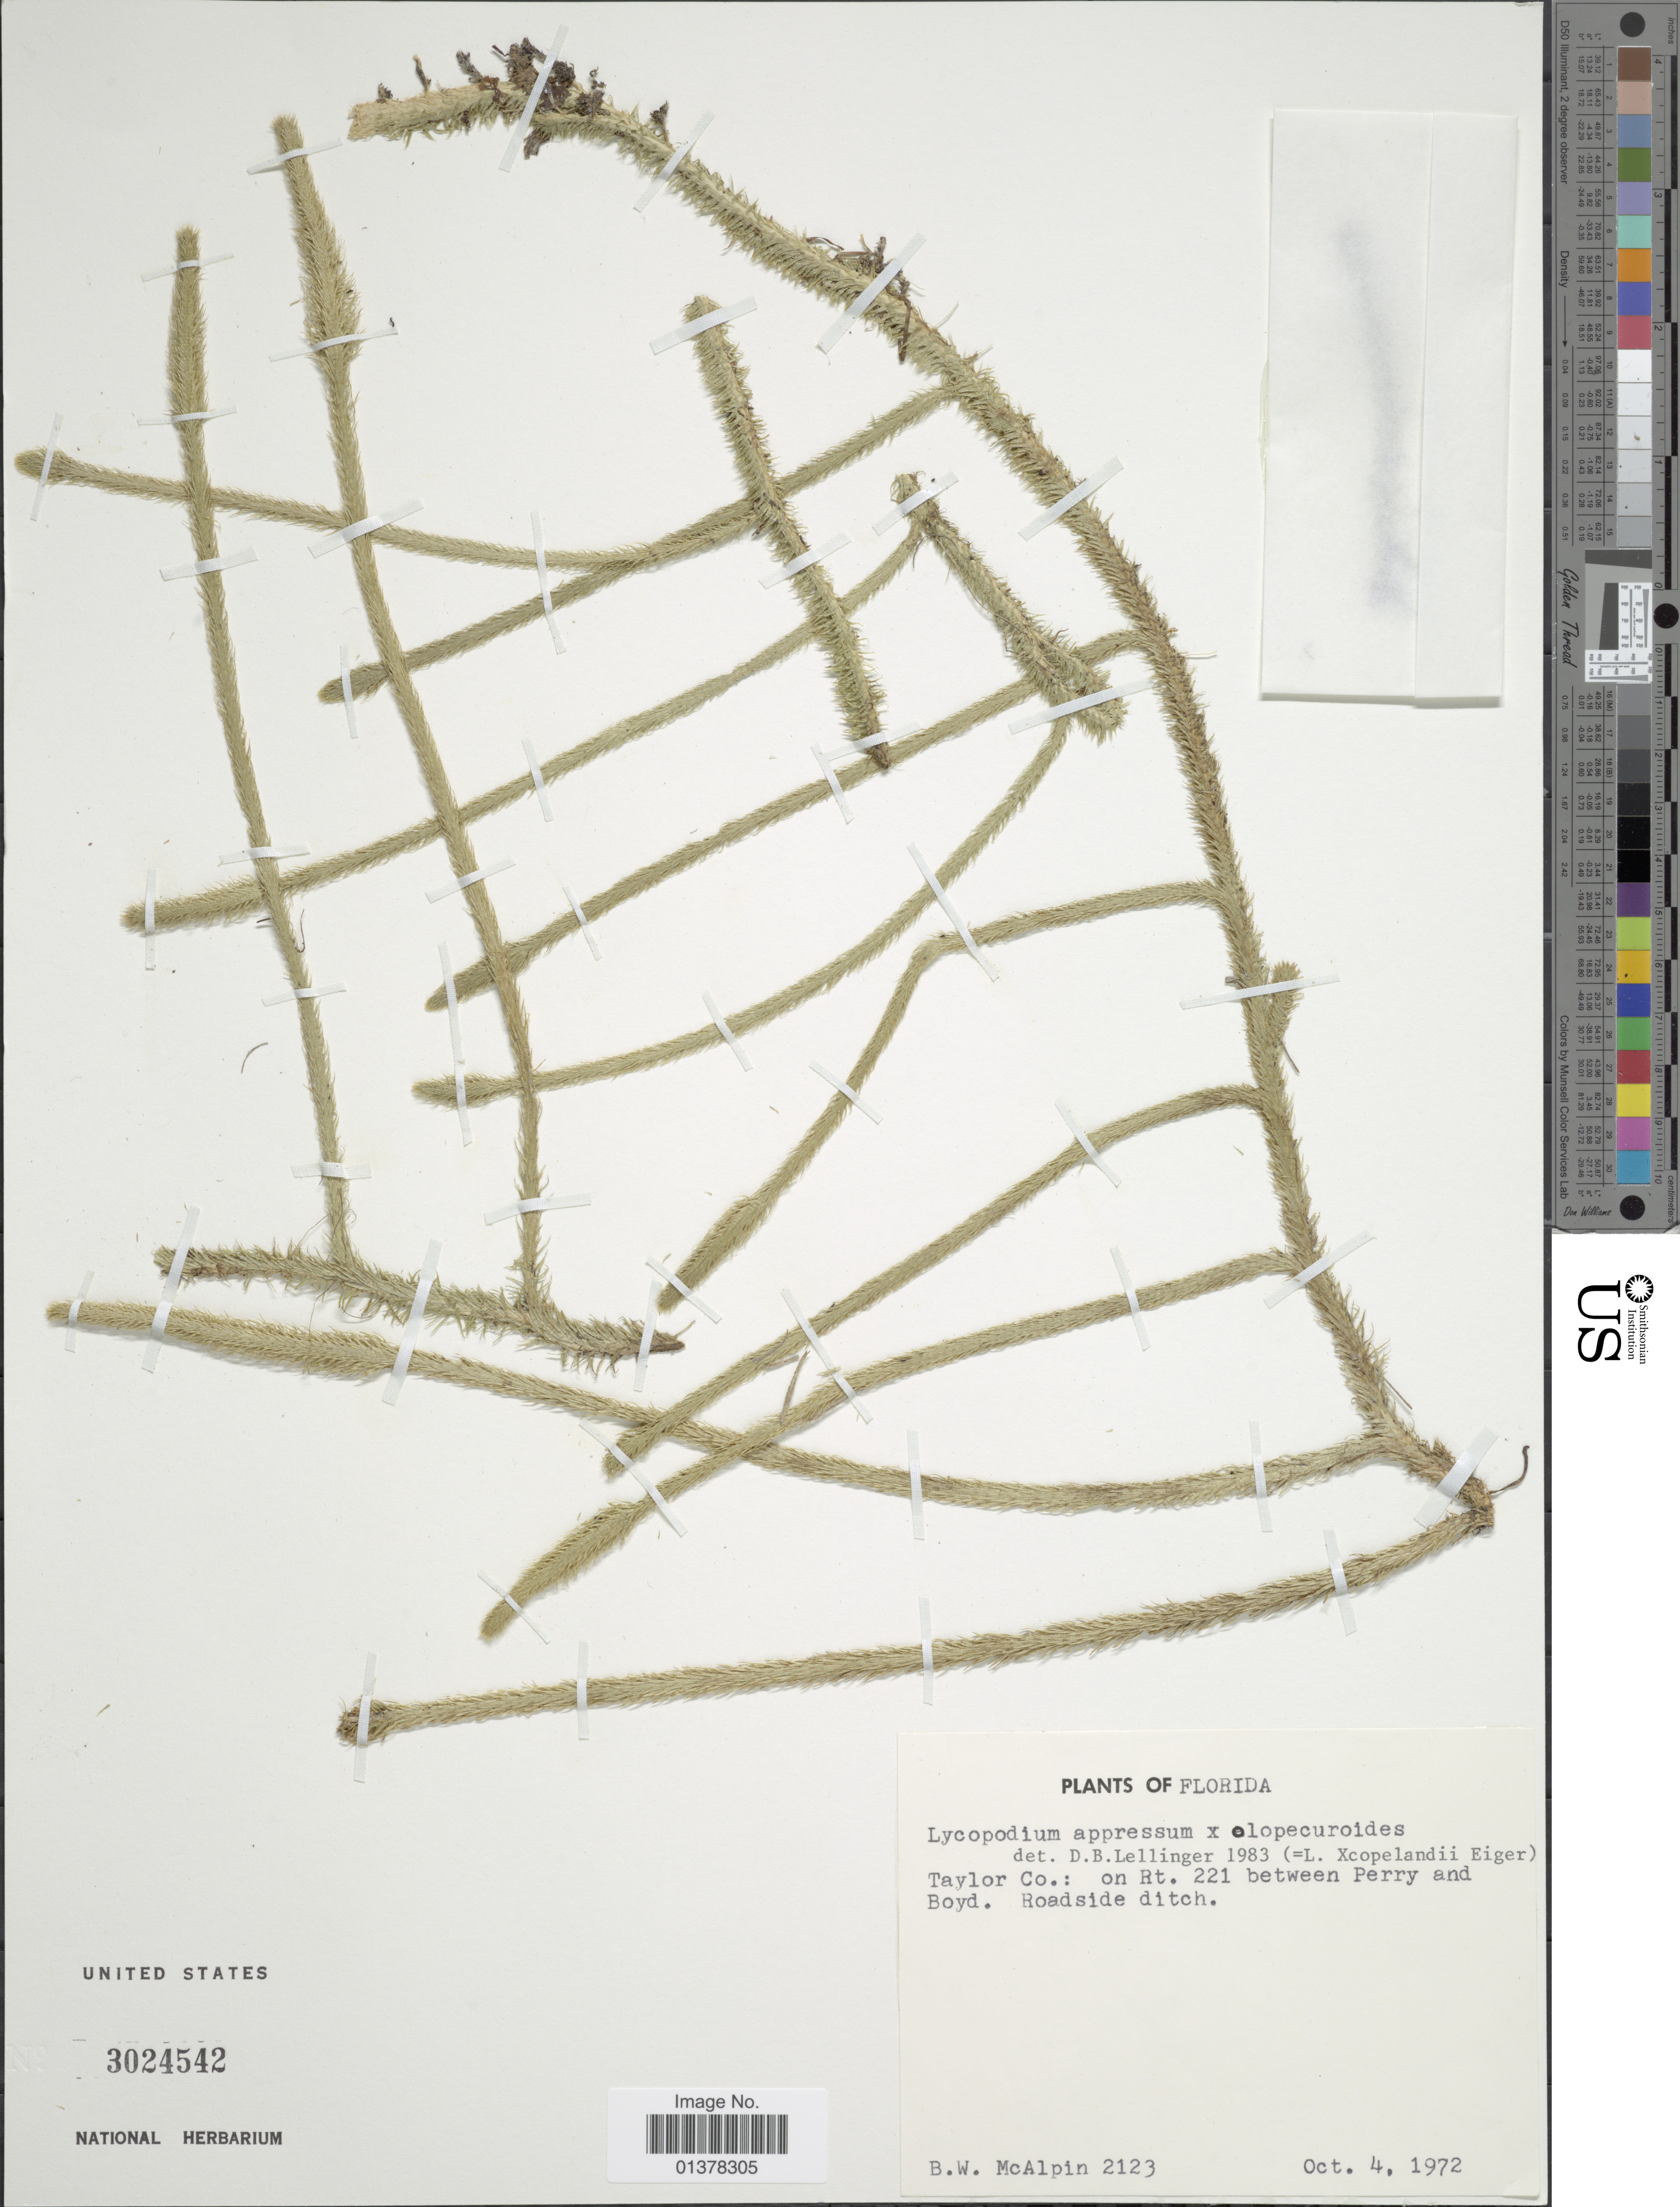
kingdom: Plantae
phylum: Tracheophyta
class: Lycopodiopsida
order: Lycopodiales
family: Lycopodiaceae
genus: Lycopodiella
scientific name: Lycopodiella x copelandii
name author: (Eiger) Cranfill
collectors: B. W. McAlpin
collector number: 2123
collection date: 1972-10-04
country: United States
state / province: Florida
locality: Taylor Co.: on Rt. 221 between Perry and Boyd, roadside ditch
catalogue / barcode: US 3024542